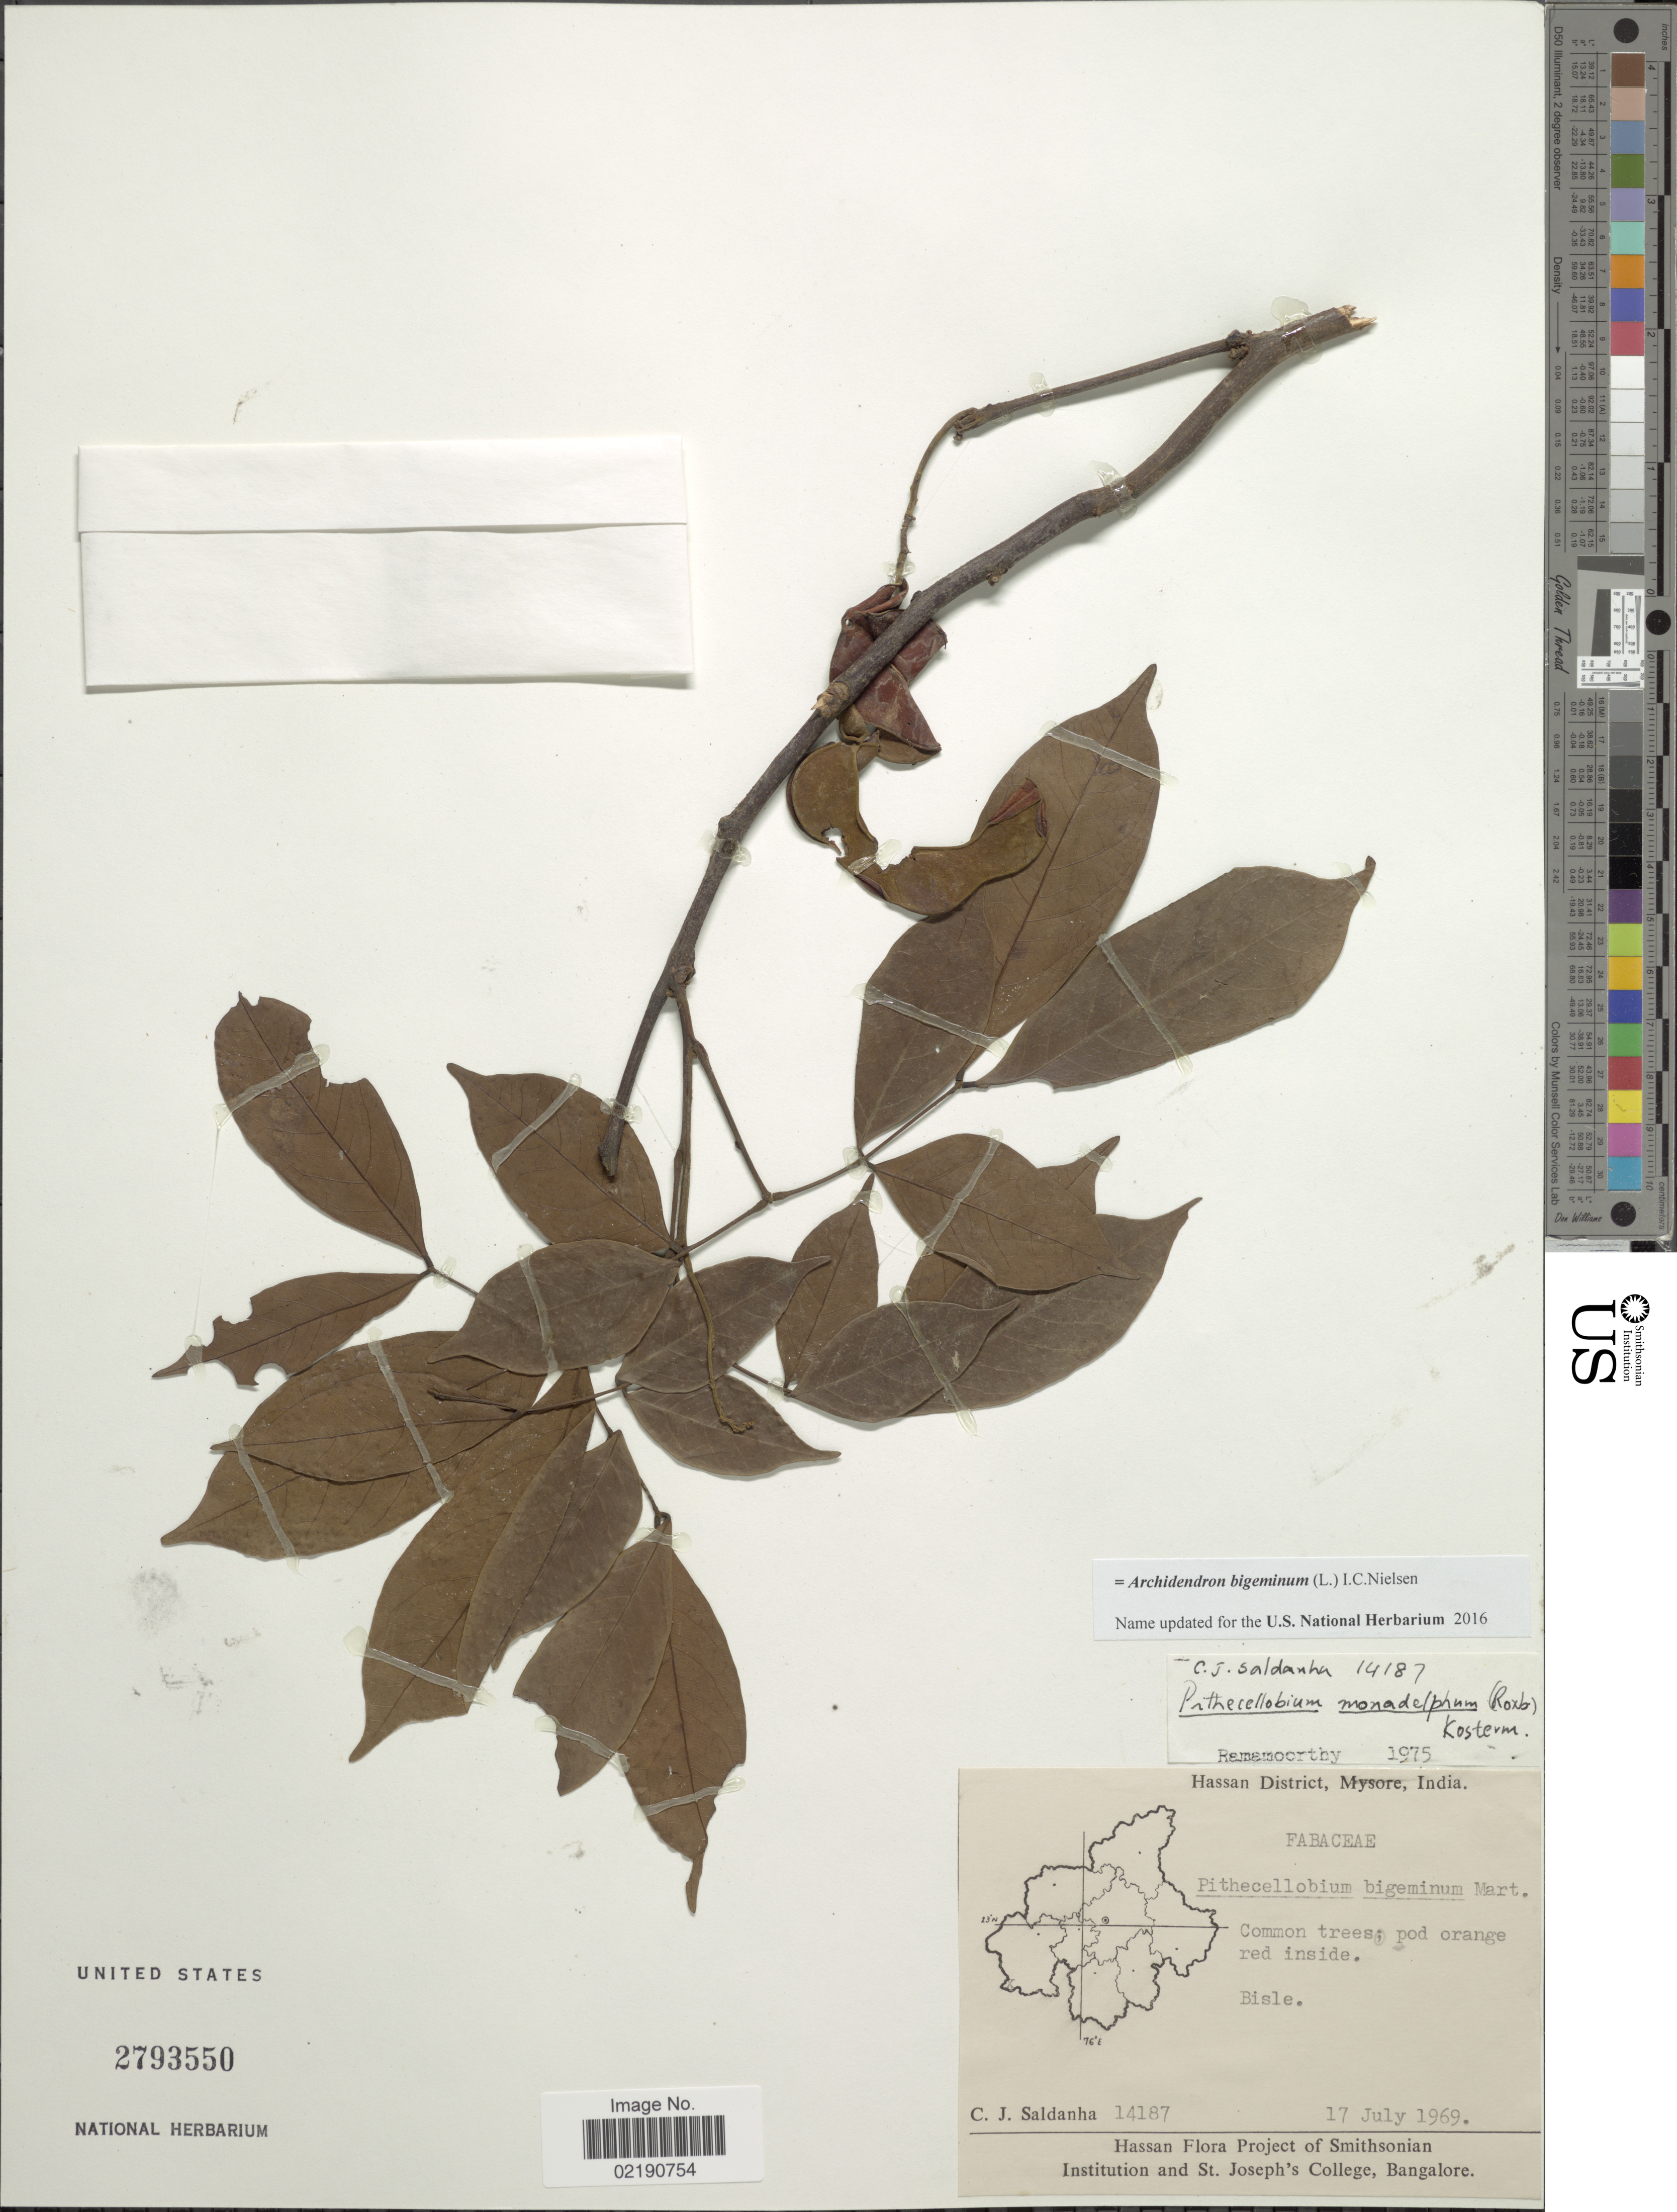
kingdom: Plantae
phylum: Tracheophyta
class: Magnoliopsida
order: Fabales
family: Fabaceae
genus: Archidendron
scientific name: Archidendron bigeminum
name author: I.C. Nielsen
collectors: C. J. Saldanha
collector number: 14187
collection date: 1969-07-17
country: India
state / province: Karnataka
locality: Hassan District, Mysore, Bisle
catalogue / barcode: US 2793550